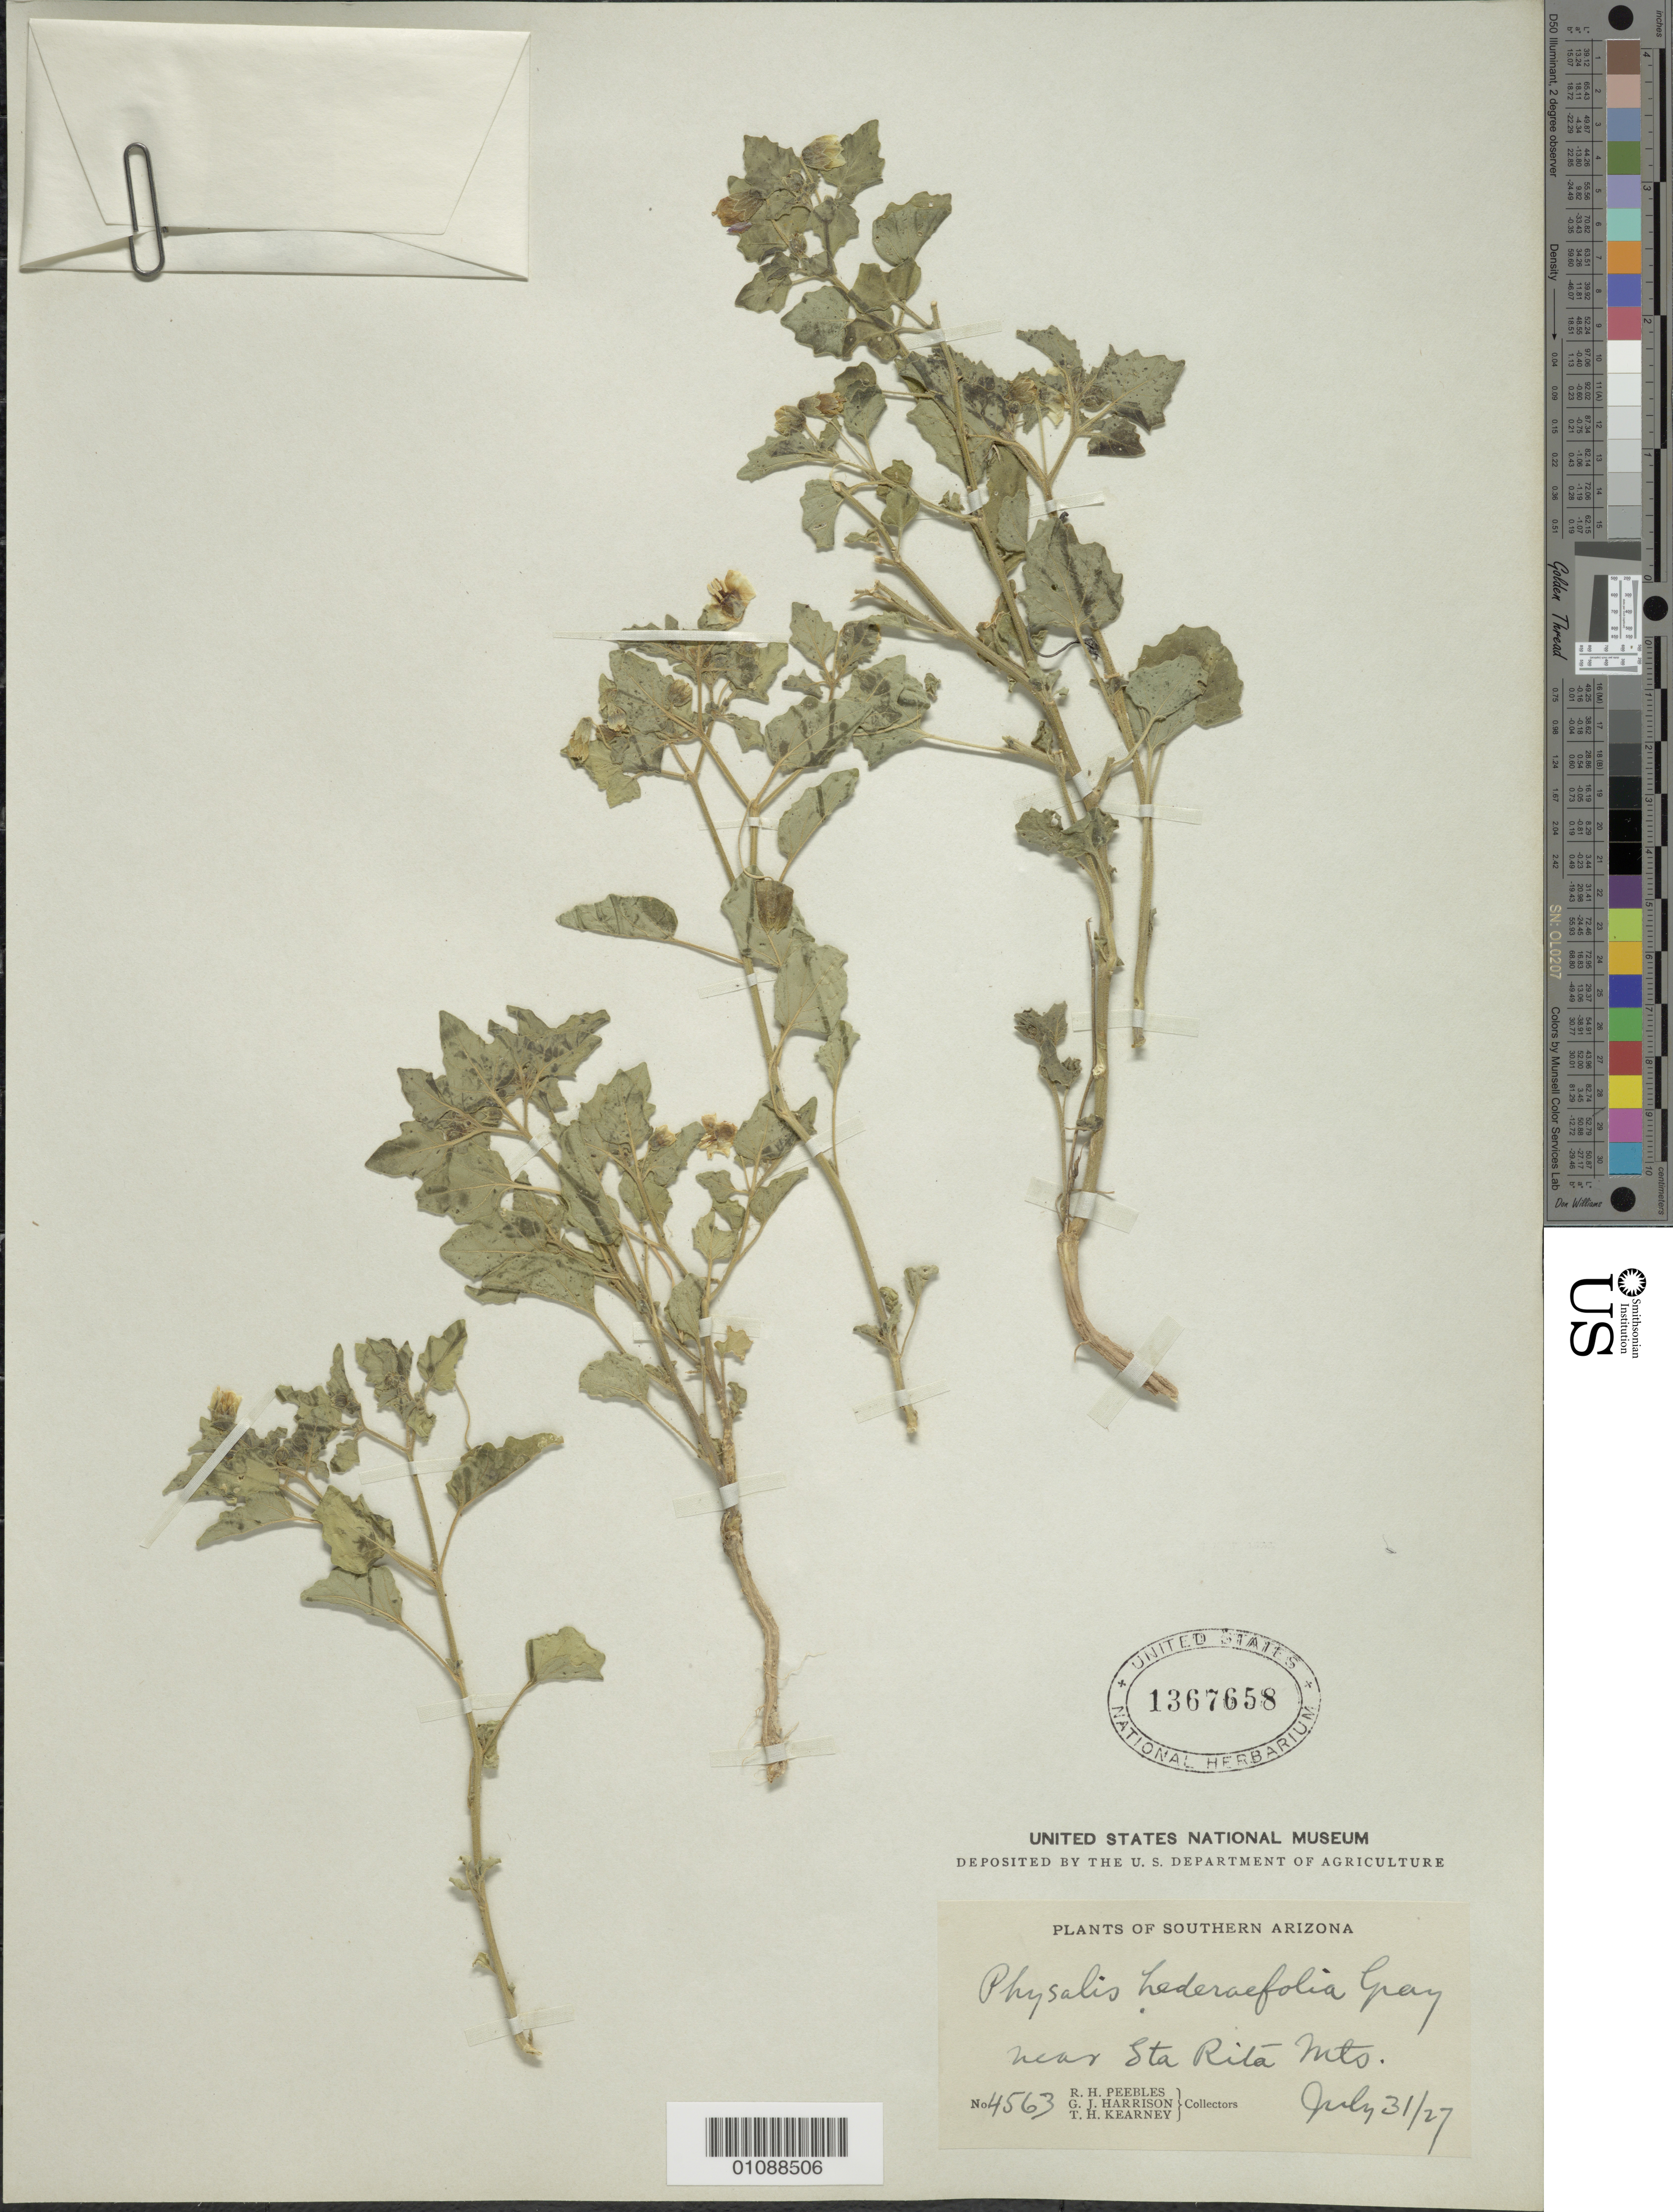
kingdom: Plantae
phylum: Tracheophyta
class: Magnoliopsida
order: Solanales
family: Solanaceae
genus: Physalis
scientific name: Physalis hederifolia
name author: A. Gray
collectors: R. H. Peebles, G. J. Harrison & T. H. Kearney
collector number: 4563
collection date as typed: Transcribed d/m/y: 31/7/27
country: United States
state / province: Arizona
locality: Southern Arizona, near Sta Rita Mts.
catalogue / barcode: US 1367658